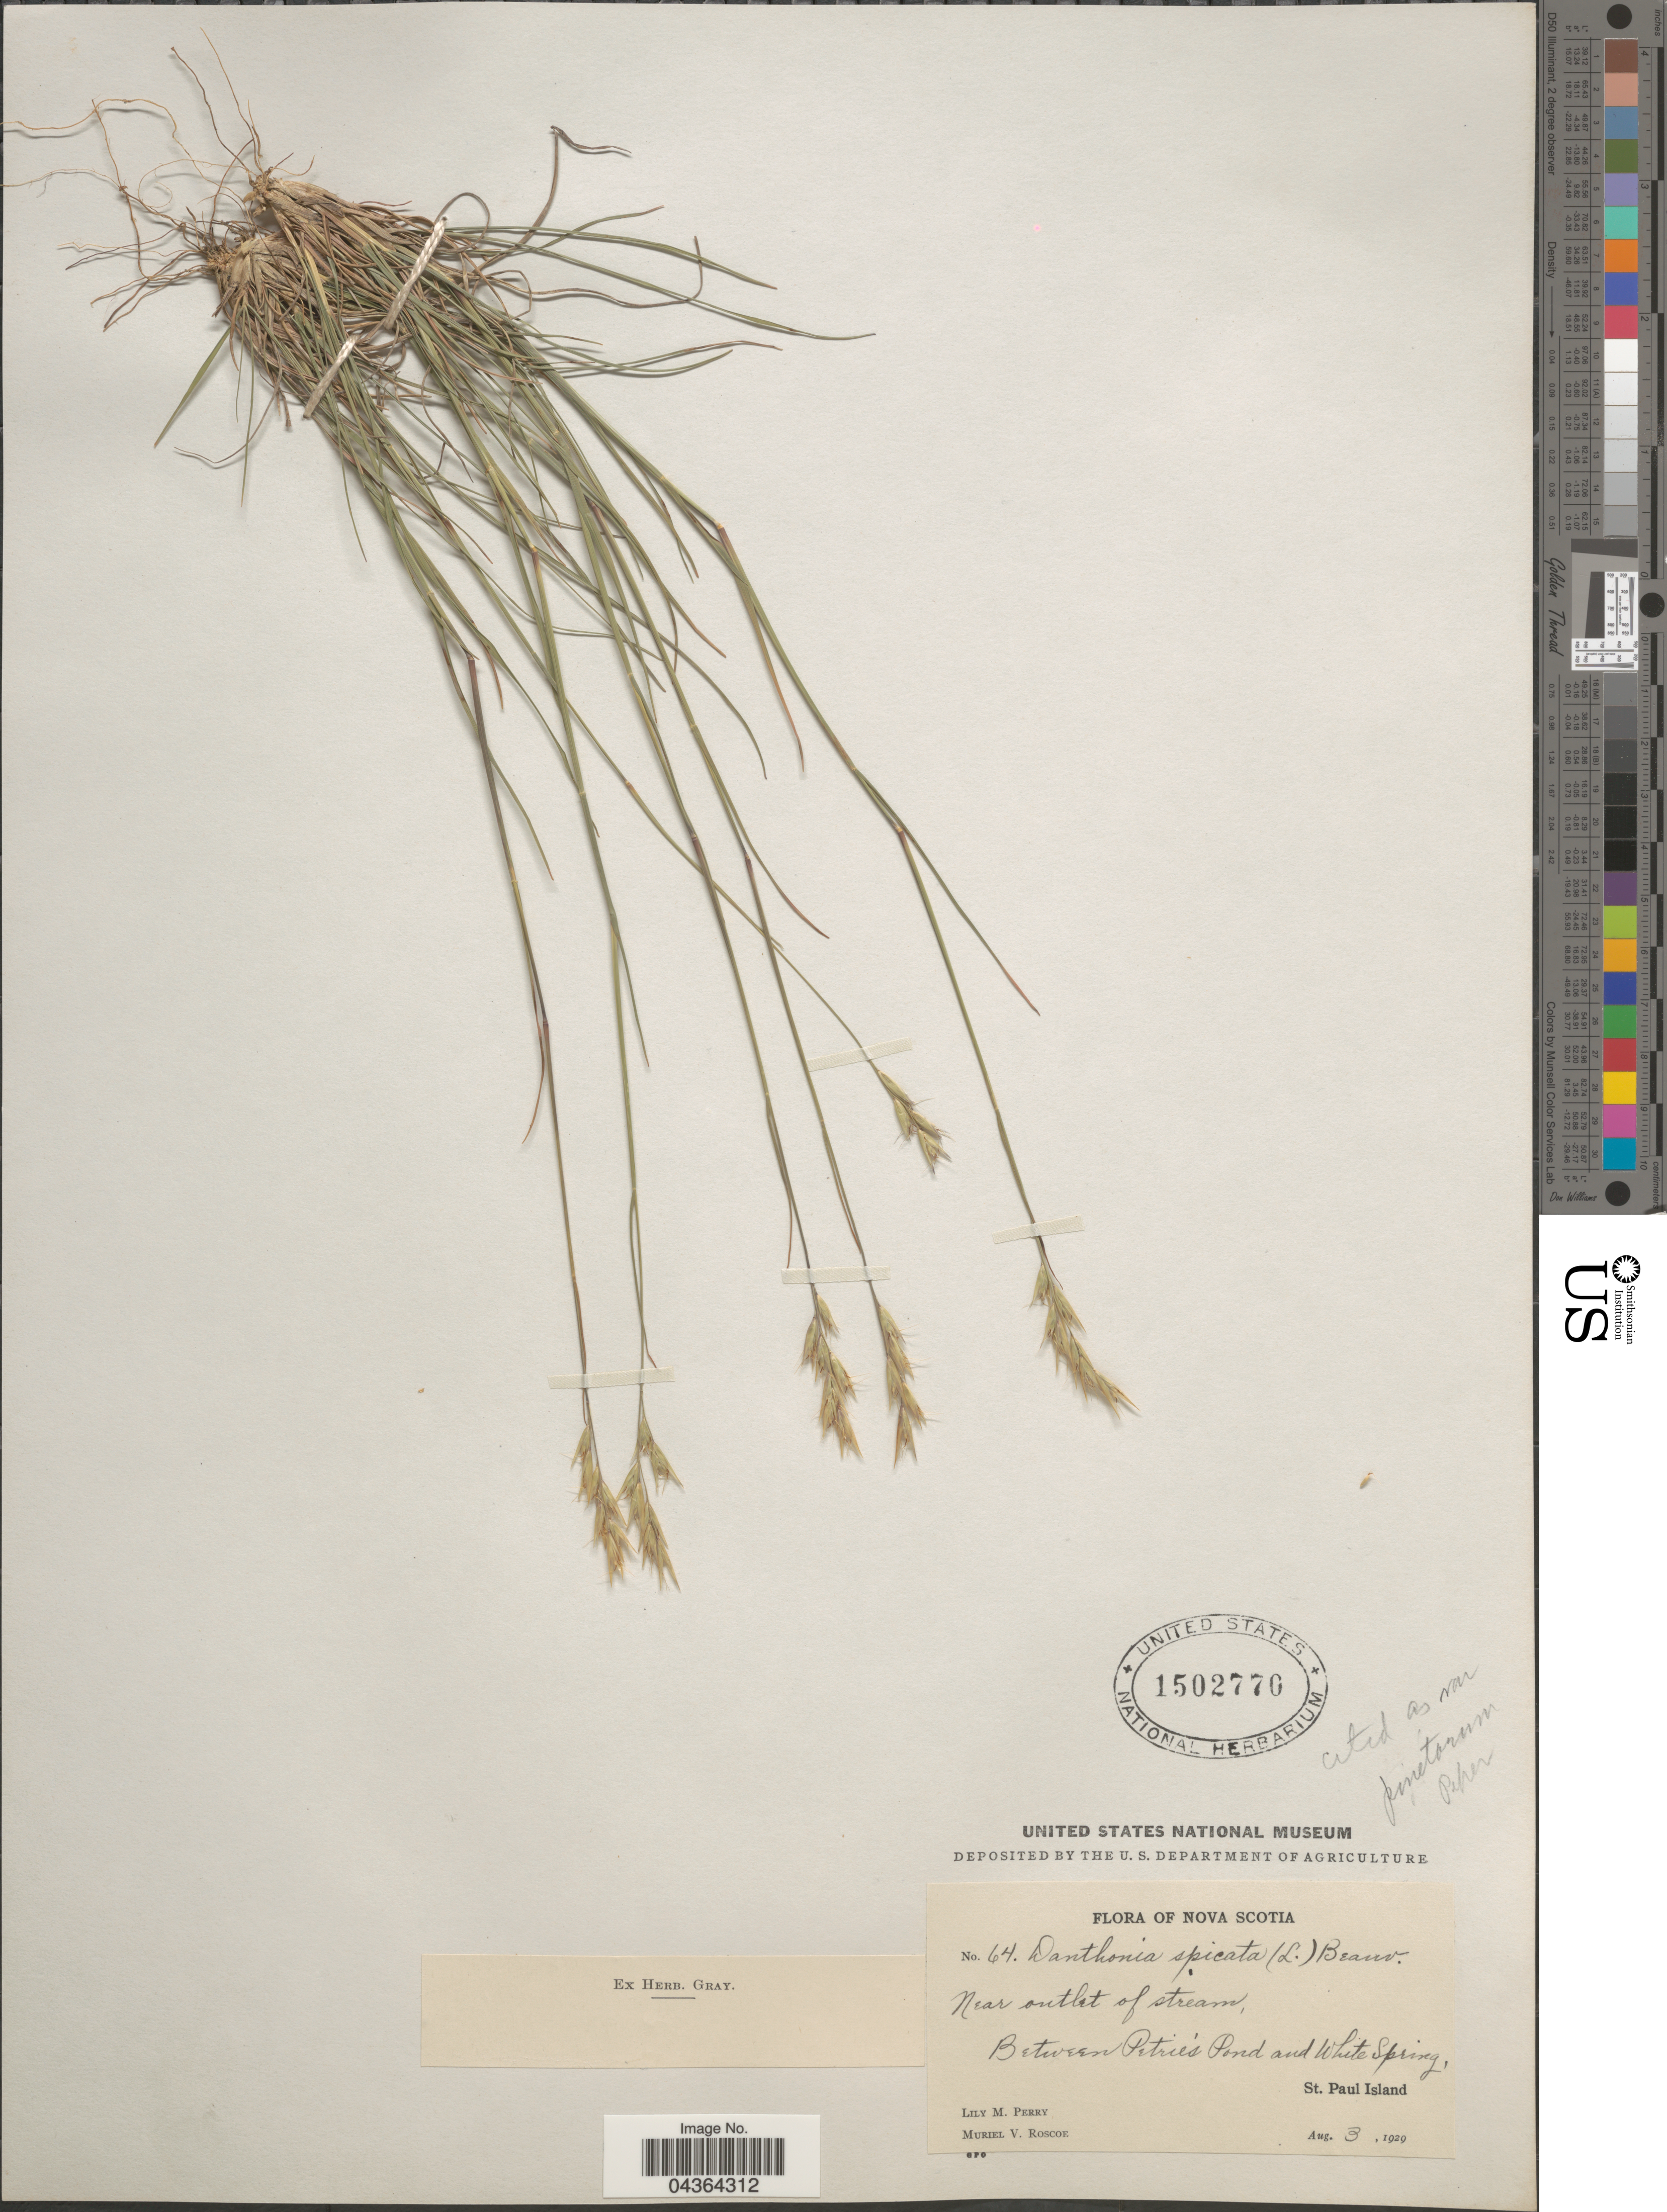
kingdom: Plantae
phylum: Tracheophyta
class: Liliopsida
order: Poales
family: Poaceae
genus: Danthonia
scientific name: Danthonia spicata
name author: (L.) P. Beauv. ex Roem. & Schult.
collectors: L. M. Perry & M. Roscoe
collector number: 64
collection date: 1929-08-03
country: Canada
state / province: Nova Scotia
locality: Near outlet of stream, Between Petrie's Pond and White Spring, St. Paul Island.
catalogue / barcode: US 1502770